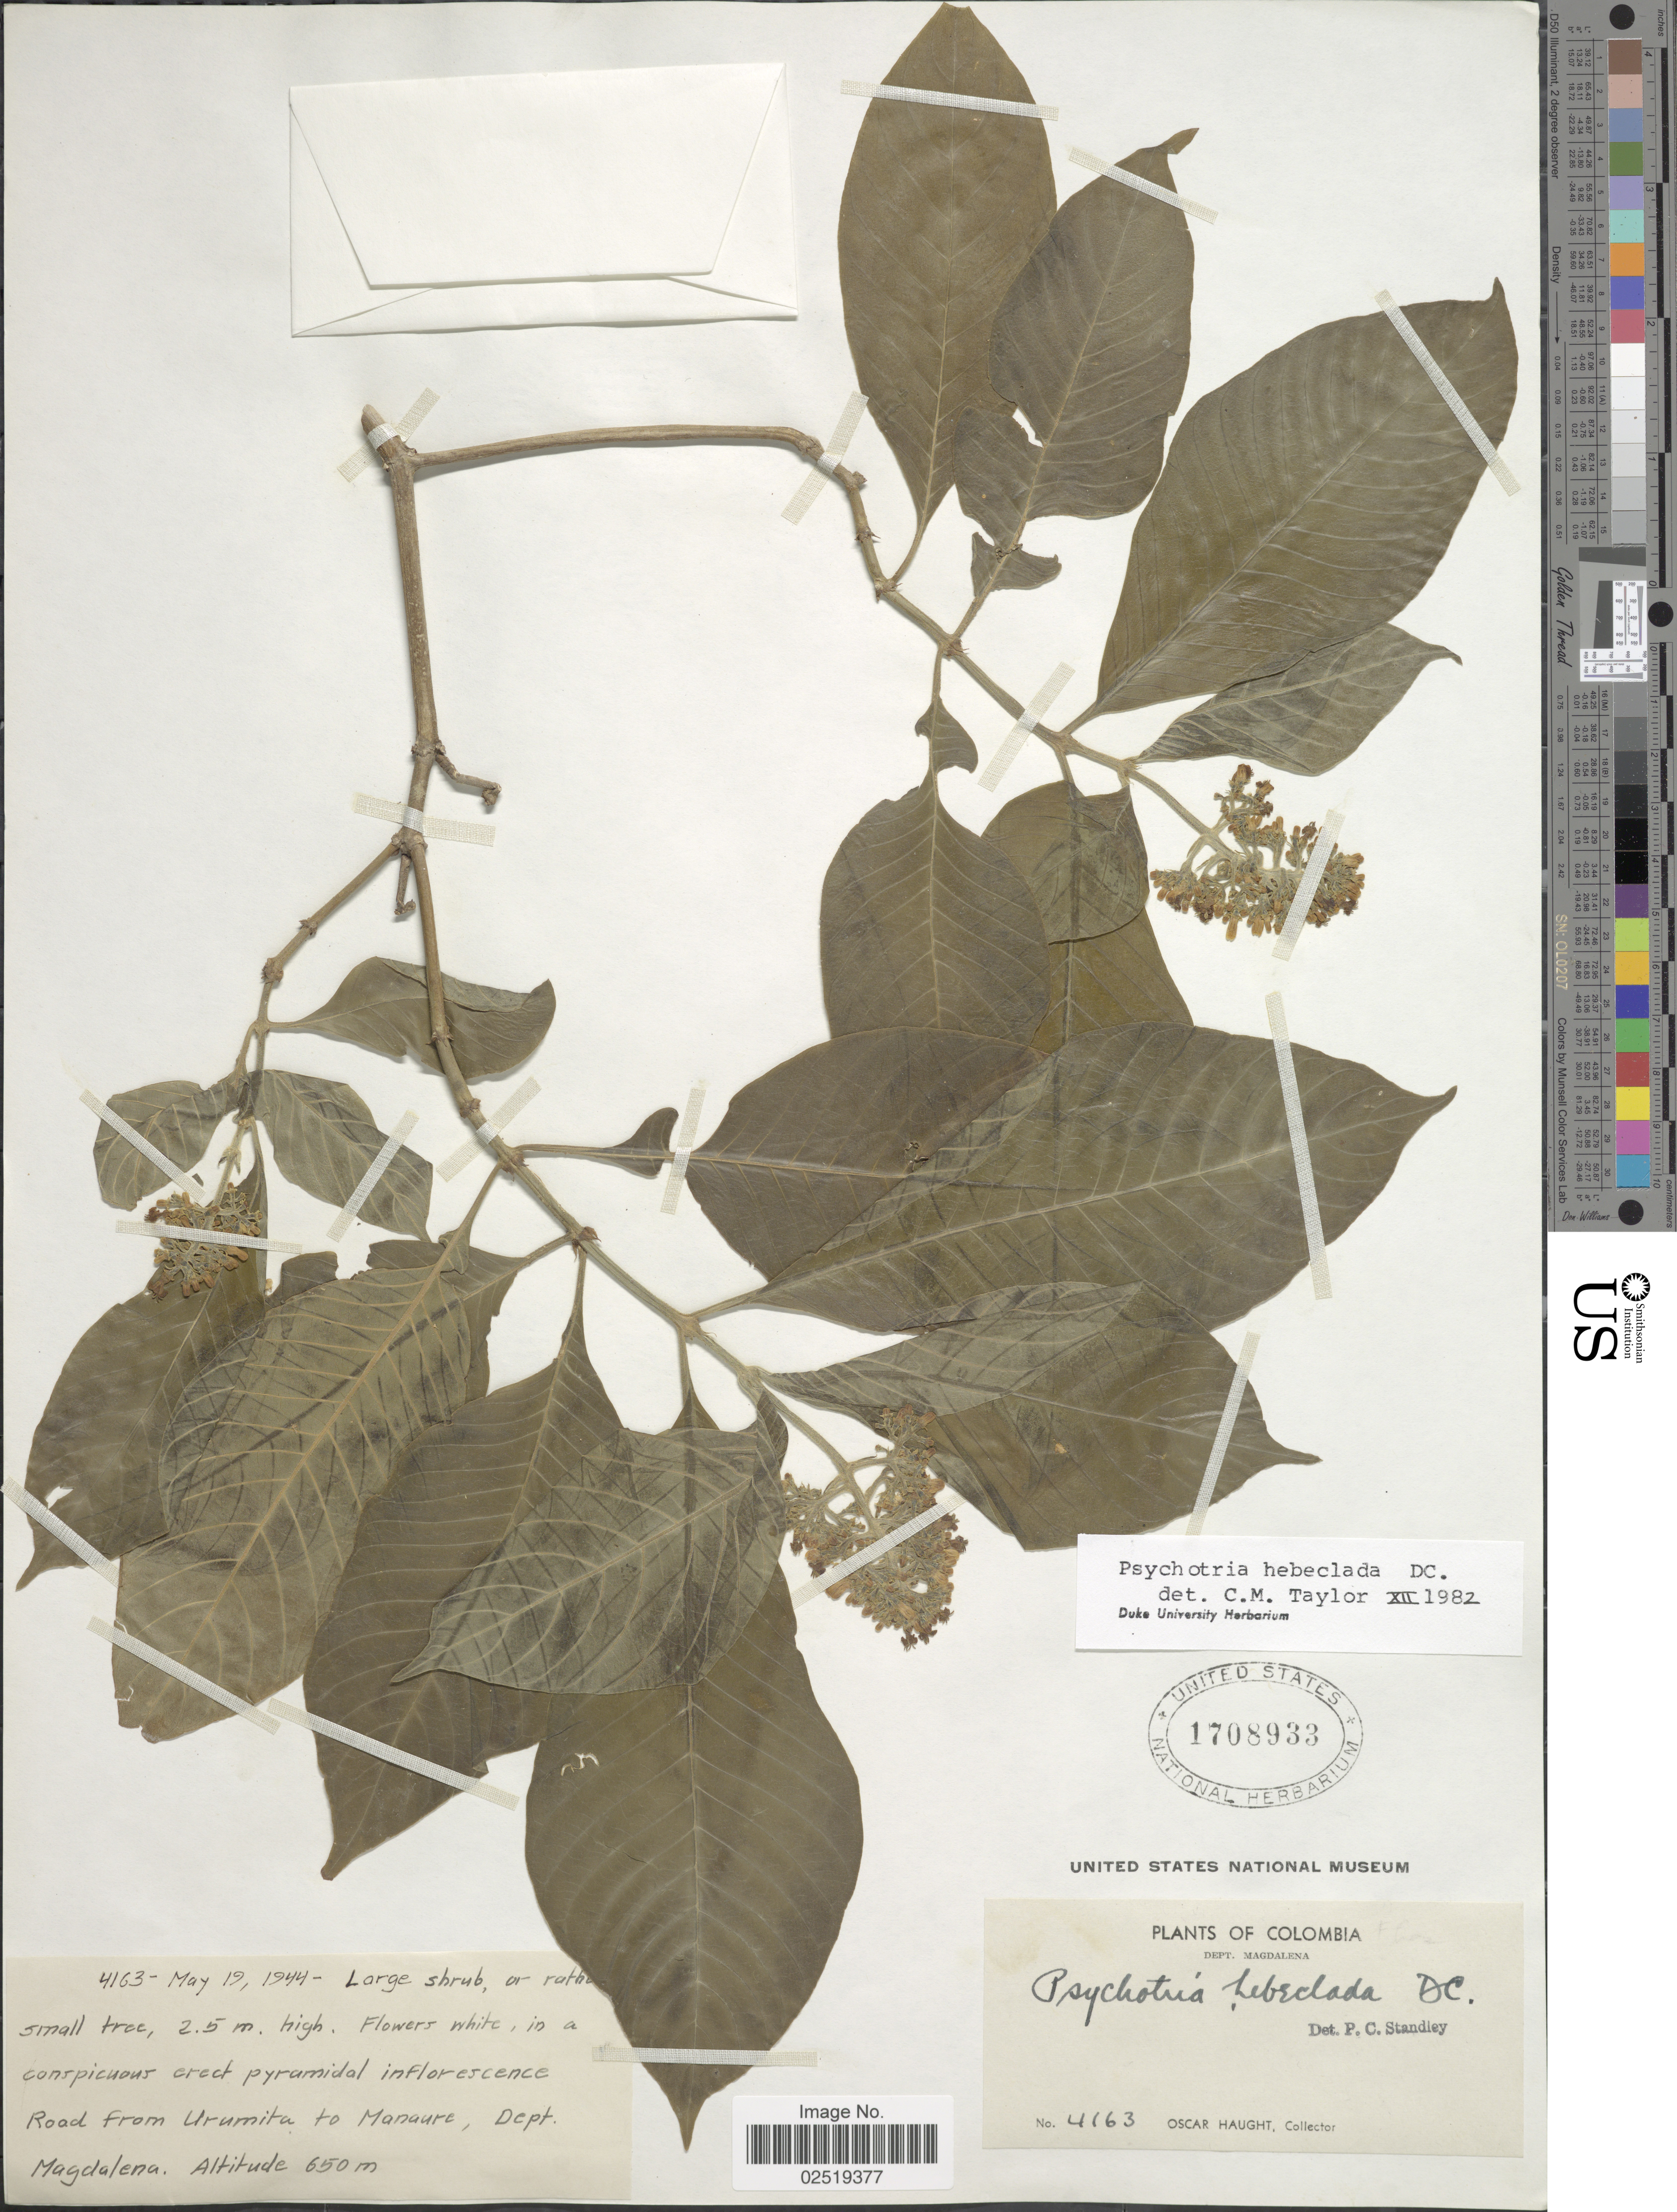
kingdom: Plantae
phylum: Tracheophyta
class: Magnoliopsida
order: Gentianales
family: Rubiaceae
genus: Psychotria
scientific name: Psychotria hebeclada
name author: DC.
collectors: O. L. Haught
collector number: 4163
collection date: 1944-05-19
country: Colombia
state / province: Magdalena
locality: Road from Urumita to Manaure, Dept. Magdalena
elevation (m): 650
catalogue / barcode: US 1708933